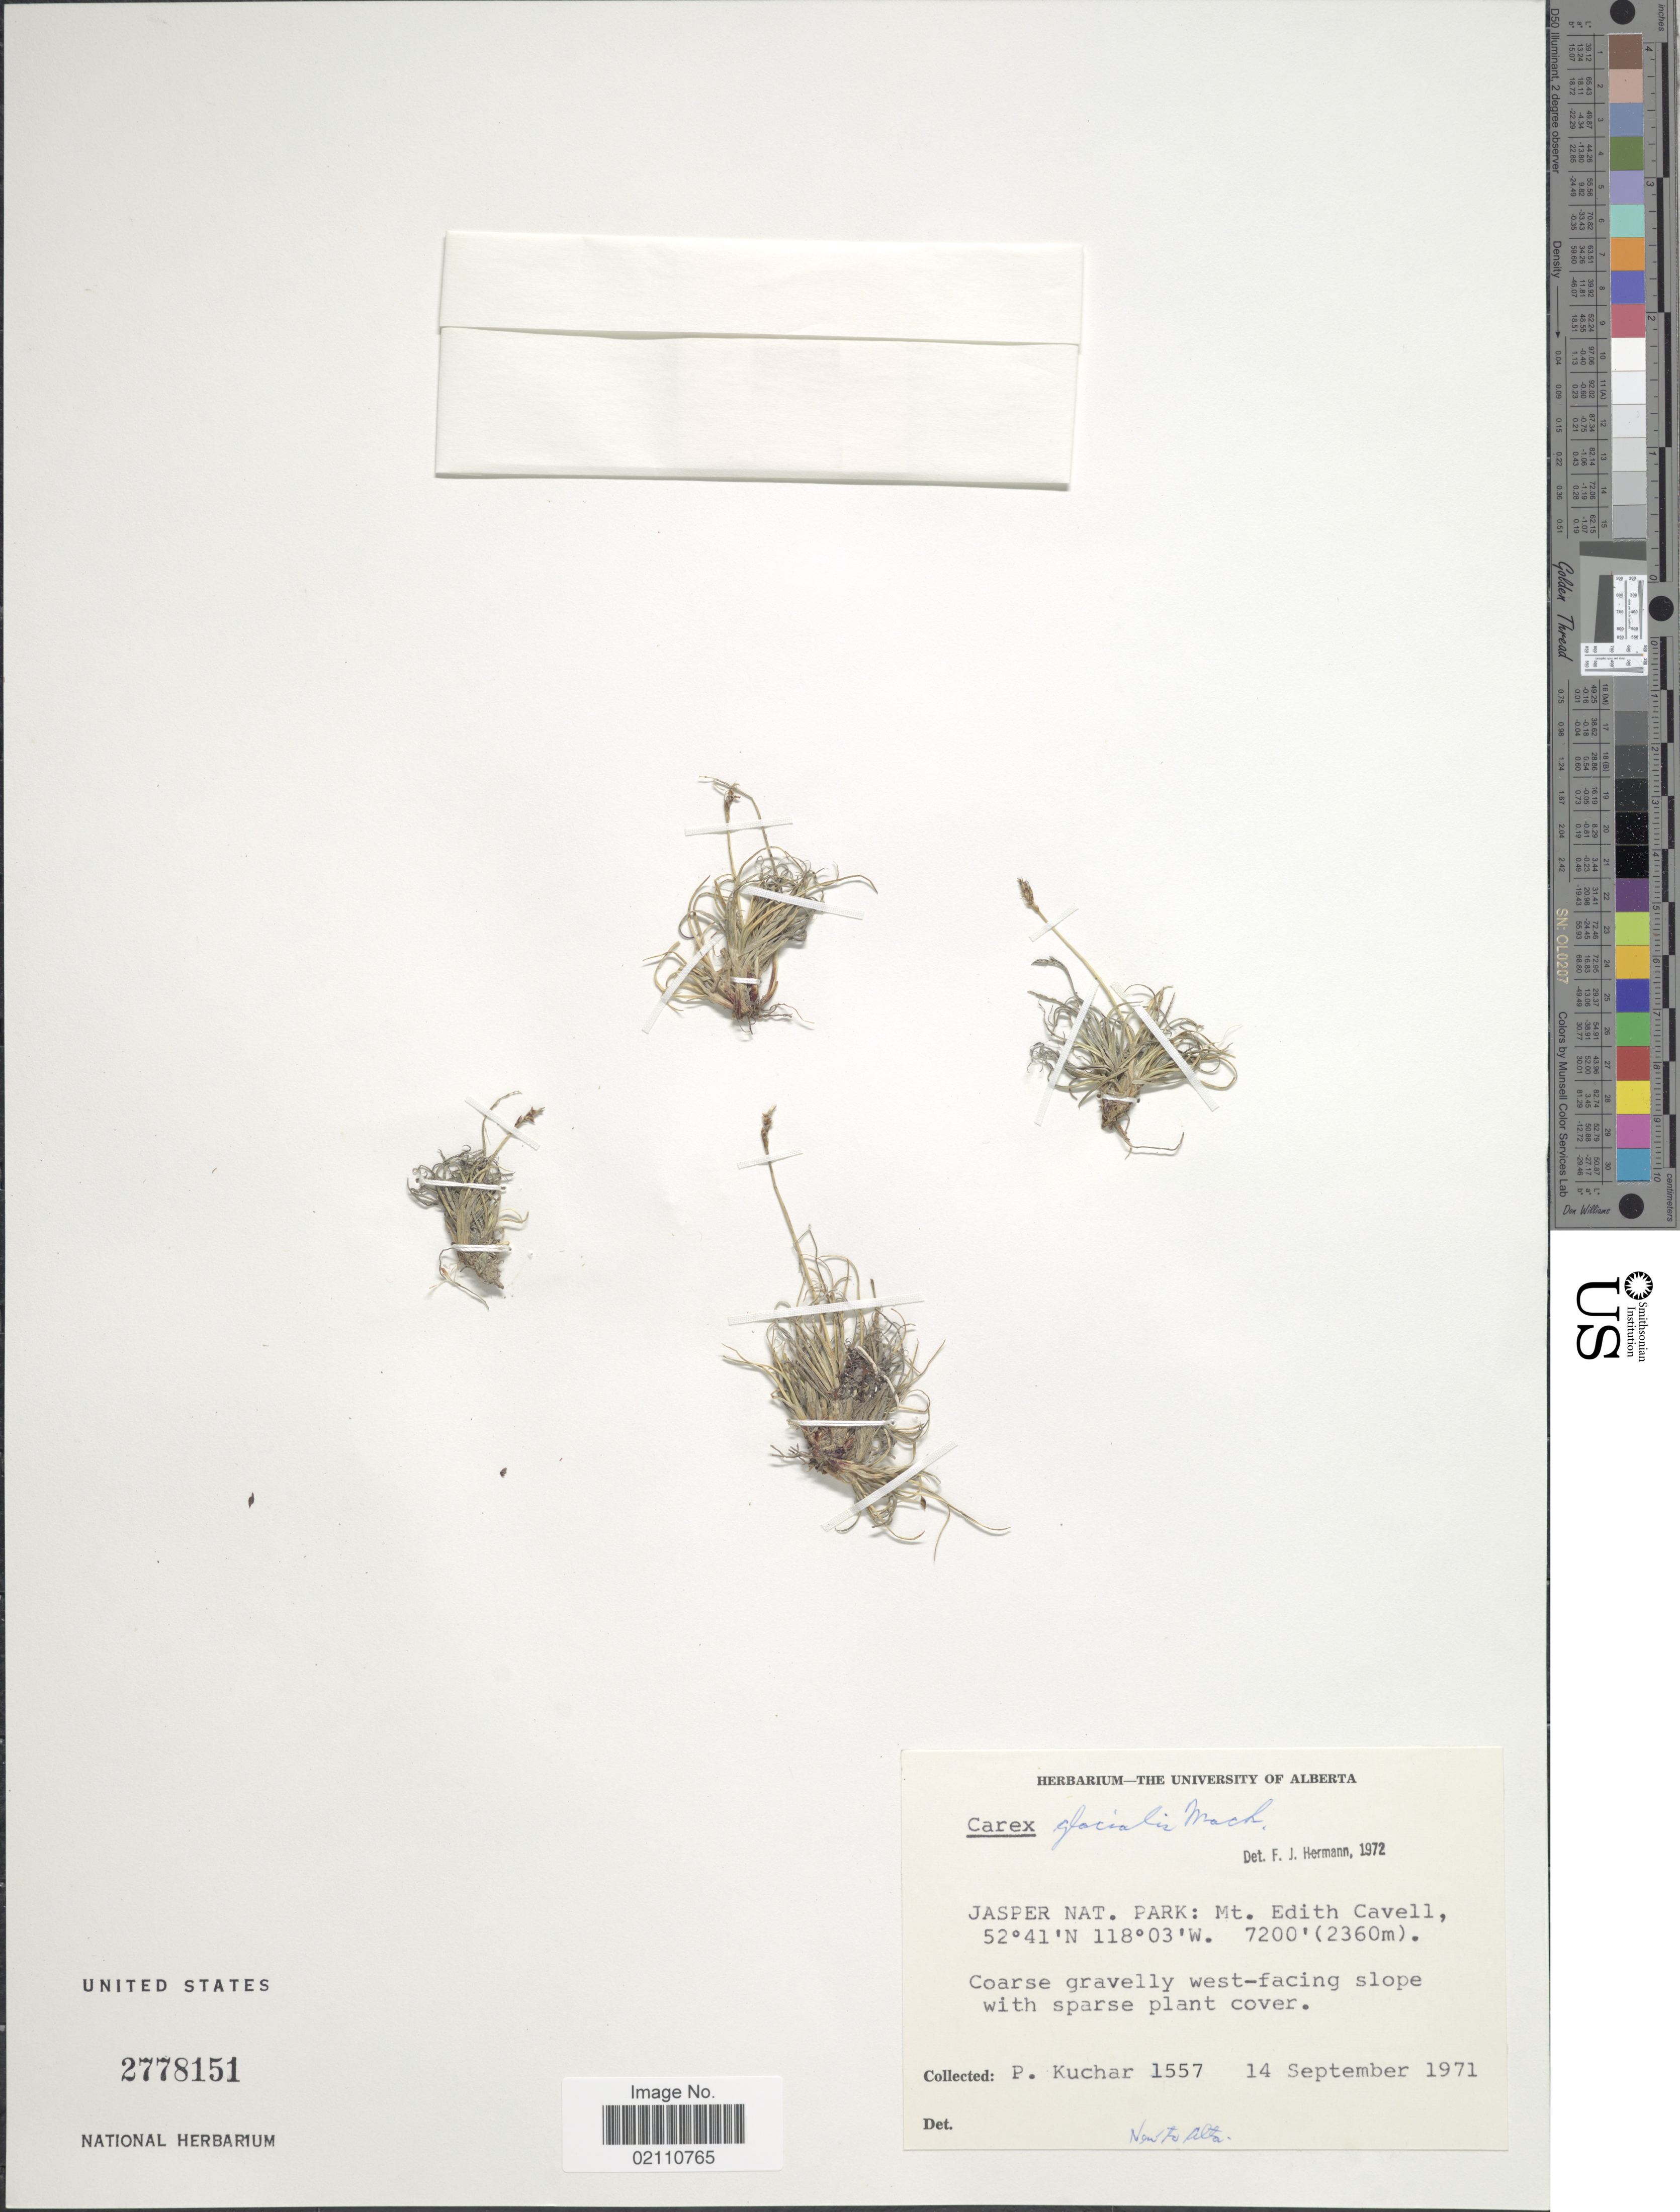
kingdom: Plantae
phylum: Tracheophyta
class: Liliopsida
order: Poales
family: Cyperaceae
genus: Carex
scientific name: Carex glacialis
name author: Mack.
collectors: P. Kuchar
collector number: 1557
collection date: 1971-09-14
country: Canada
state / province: Alberta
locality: Jasper Nat. Park: Mt. Edith Cavell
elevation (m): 2195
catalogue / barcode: US 2778151